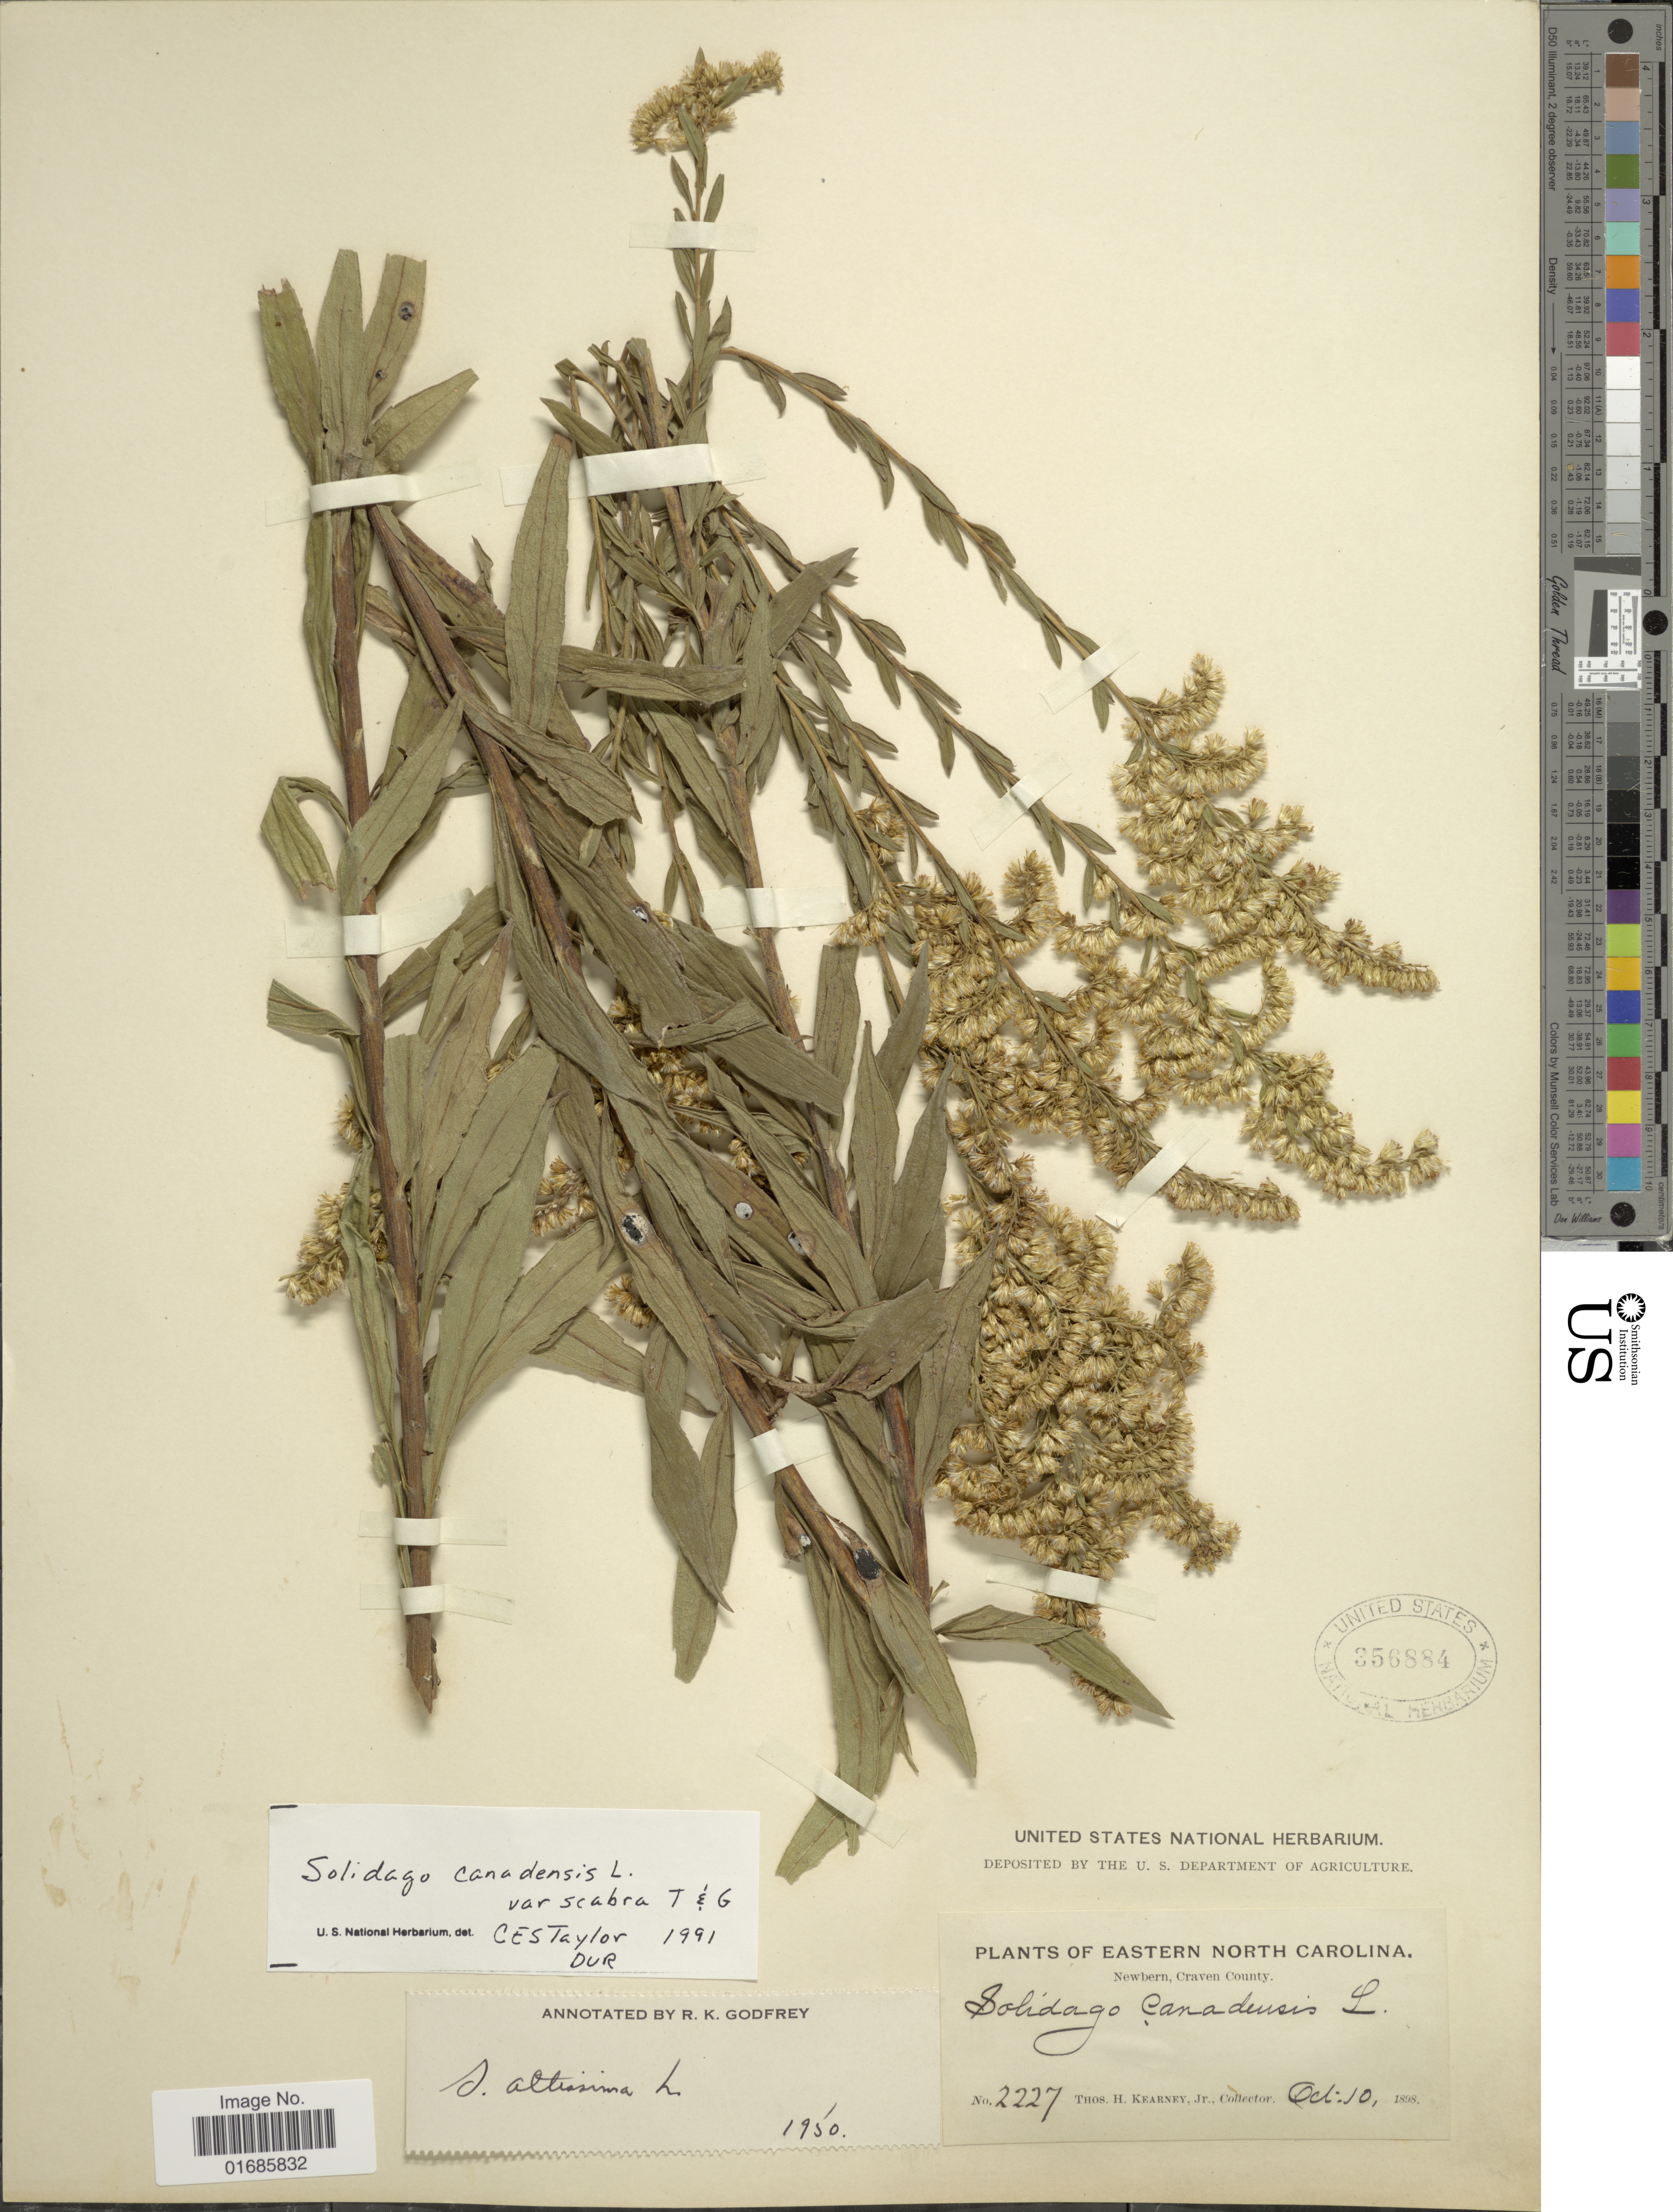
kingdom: Plantae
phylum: Tracheophyta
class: Magnoliopsida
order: Asterales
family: Asteraceae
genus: Solidago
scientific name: Solidago canadensis var. scabra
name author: (Muhl. ex Willd.) Torr. & A. Gray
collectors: T. H. Kearney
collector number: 2227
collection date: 1898-10-10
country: United States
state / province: North Carolina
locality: Eastern Northern Carolina, Newbern, Craven County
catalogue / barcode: US 356884